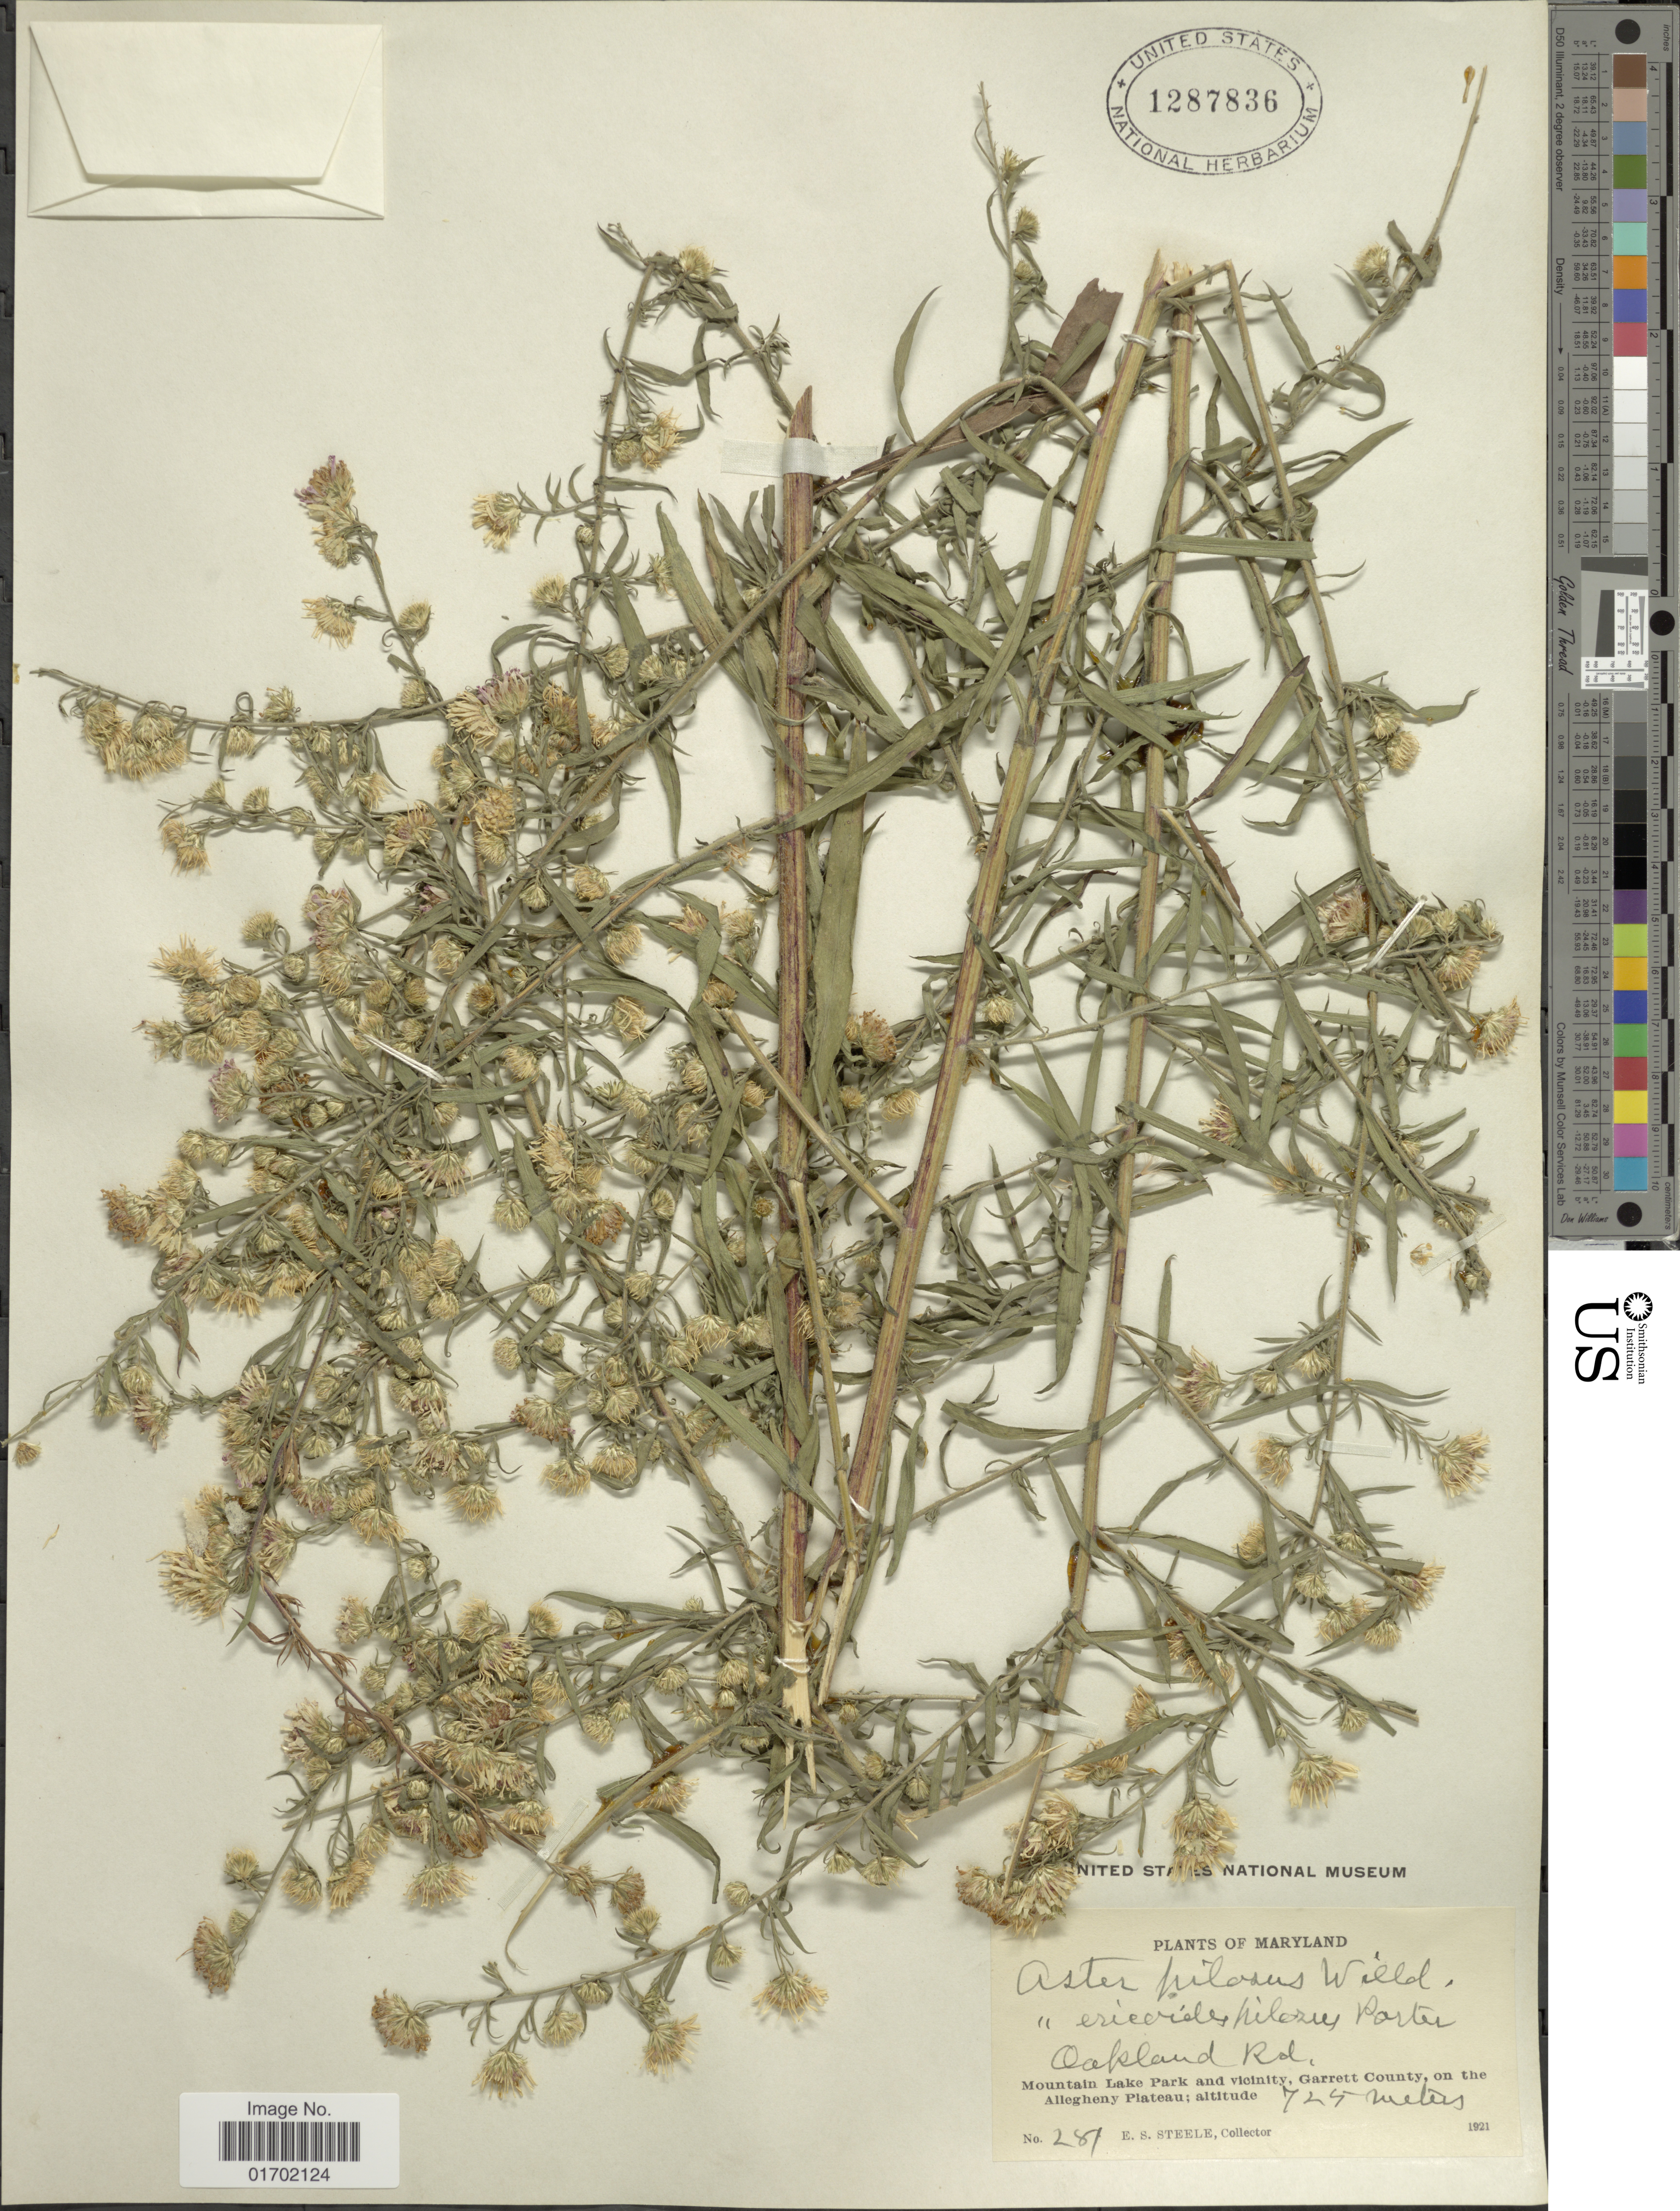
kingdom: Plantae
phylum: Tracheophyta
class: Magnoliopsida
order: Asterales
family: Asteraceae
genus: Symphyotrichum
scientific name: Symphyotrichum pilosum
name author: (Willd.) G.L. Nesom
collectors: E. Steele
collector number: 281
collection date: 1921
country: United States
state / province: Maryland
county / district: Garrett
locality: Oakland Rd, Mountain Lake Park and vicinity, Garrett County, on the Allegheny Plateau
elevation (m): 725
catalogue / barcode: US 1287836